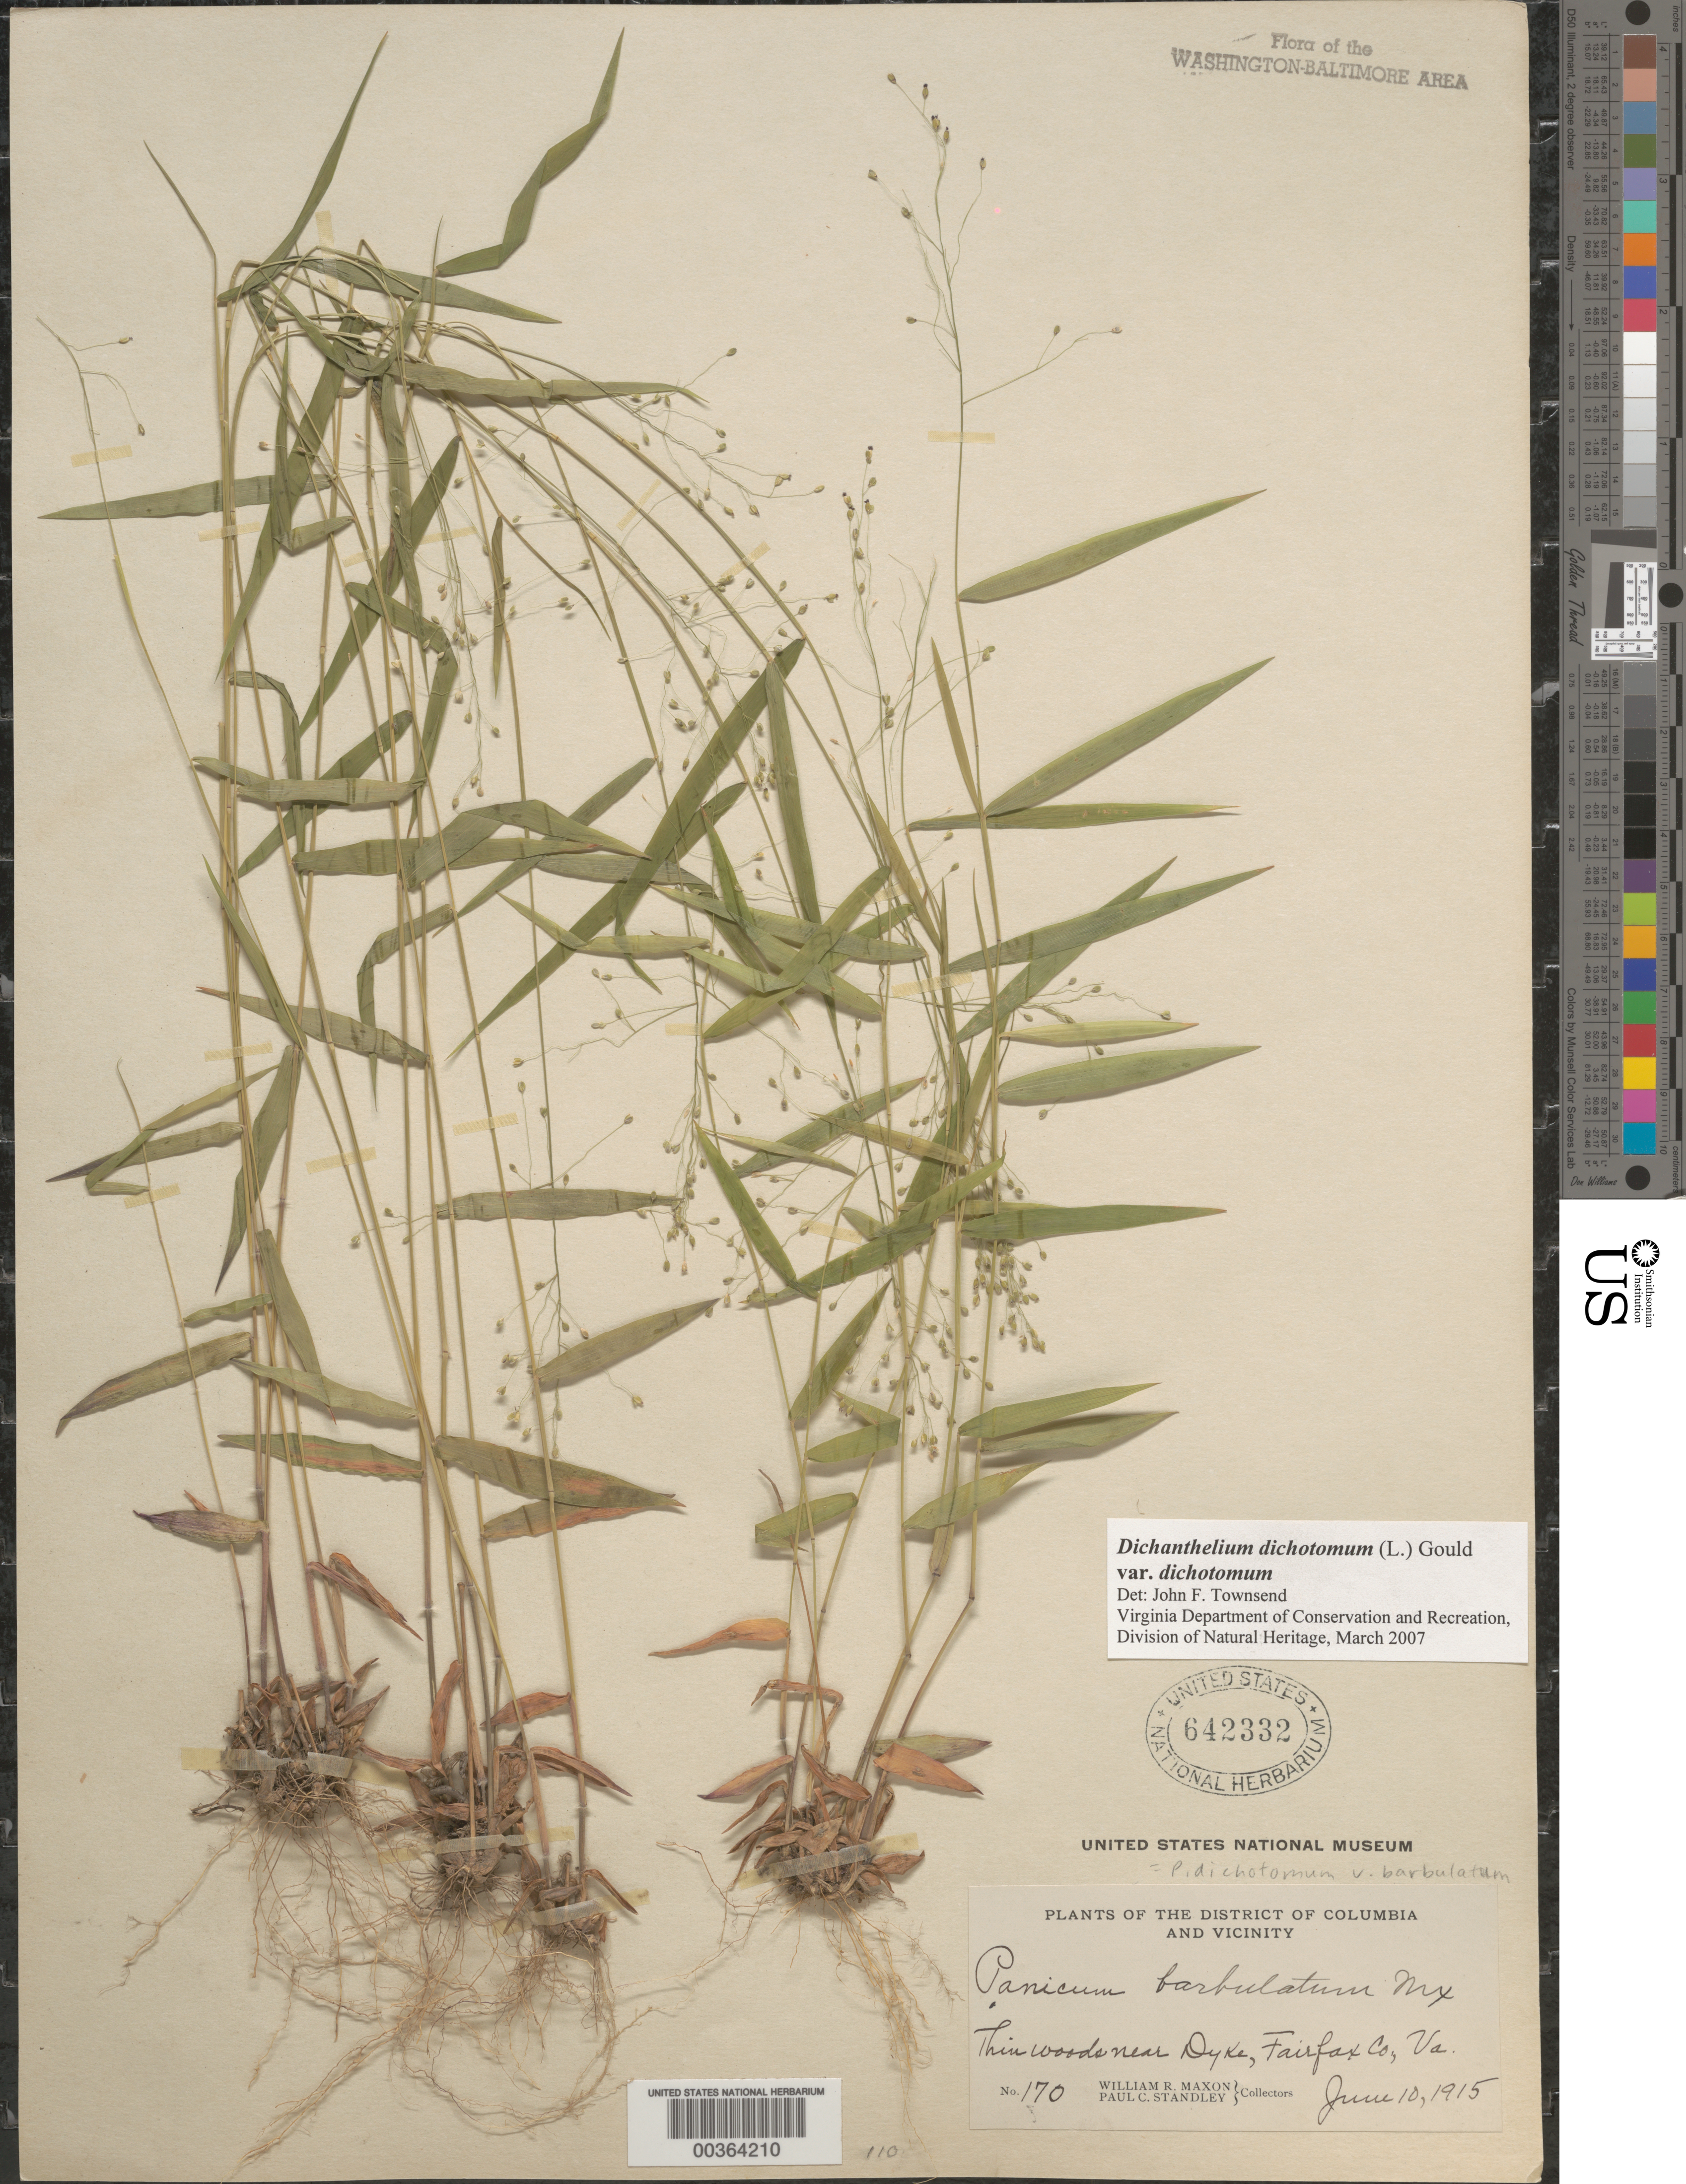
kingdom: Plantae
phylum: Tracheophyta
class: Liliopsida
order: Poales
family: Poaceae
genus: Dichanthelium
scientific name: Dichanthelium dichotomum var. dichotomum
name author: (L.) Gould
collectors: W. R. Maxon & P. C. Standley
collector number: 170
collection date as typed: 10 Jun 1915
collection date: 1915-06-10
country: United States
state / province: Virginia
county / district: Fairfax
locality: near Dyke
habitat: Thin woods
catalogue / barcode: US 642332